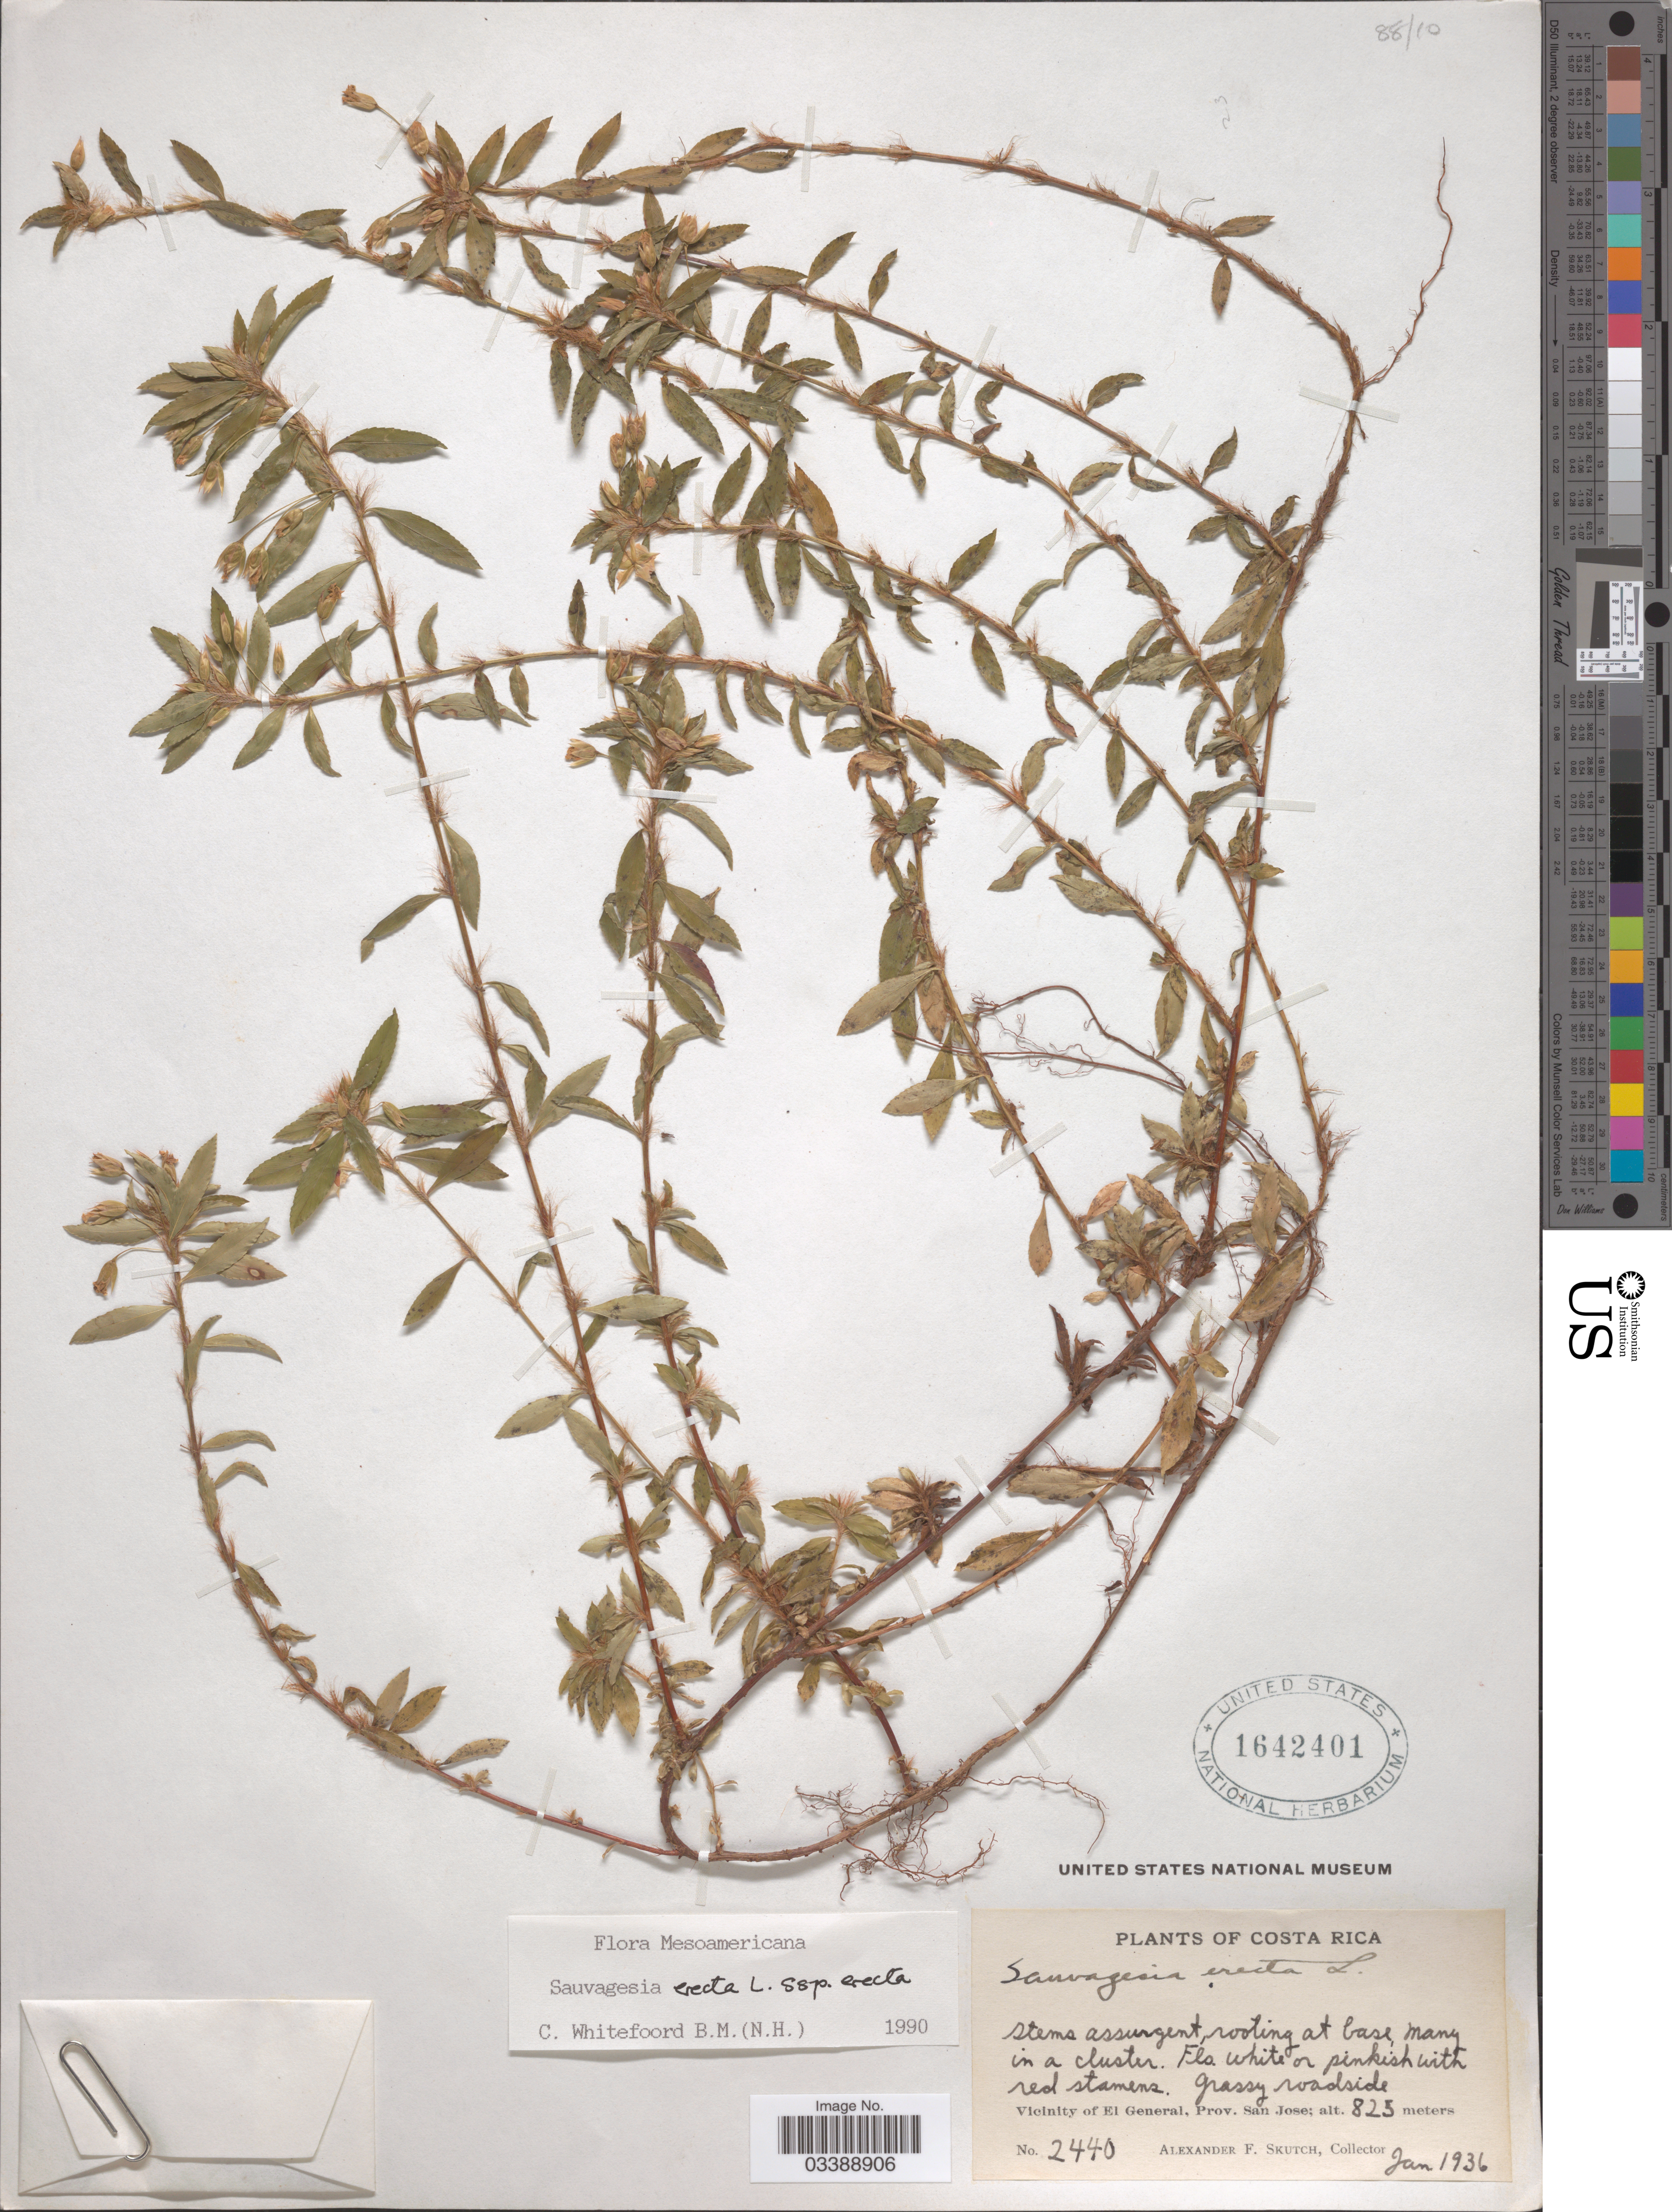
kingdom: Plantae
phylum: Tracheophyta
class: Magnoliopsida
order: Malpighiales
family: Ochnaceae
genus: Sauvagesia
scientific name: Sauvagesia erecta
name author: L.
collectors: A. F. Skutch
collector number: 2440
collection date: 1936-01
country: Costa Rica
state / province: San José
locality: Vicinity of El General.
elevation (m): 825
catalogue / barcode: US 1642401